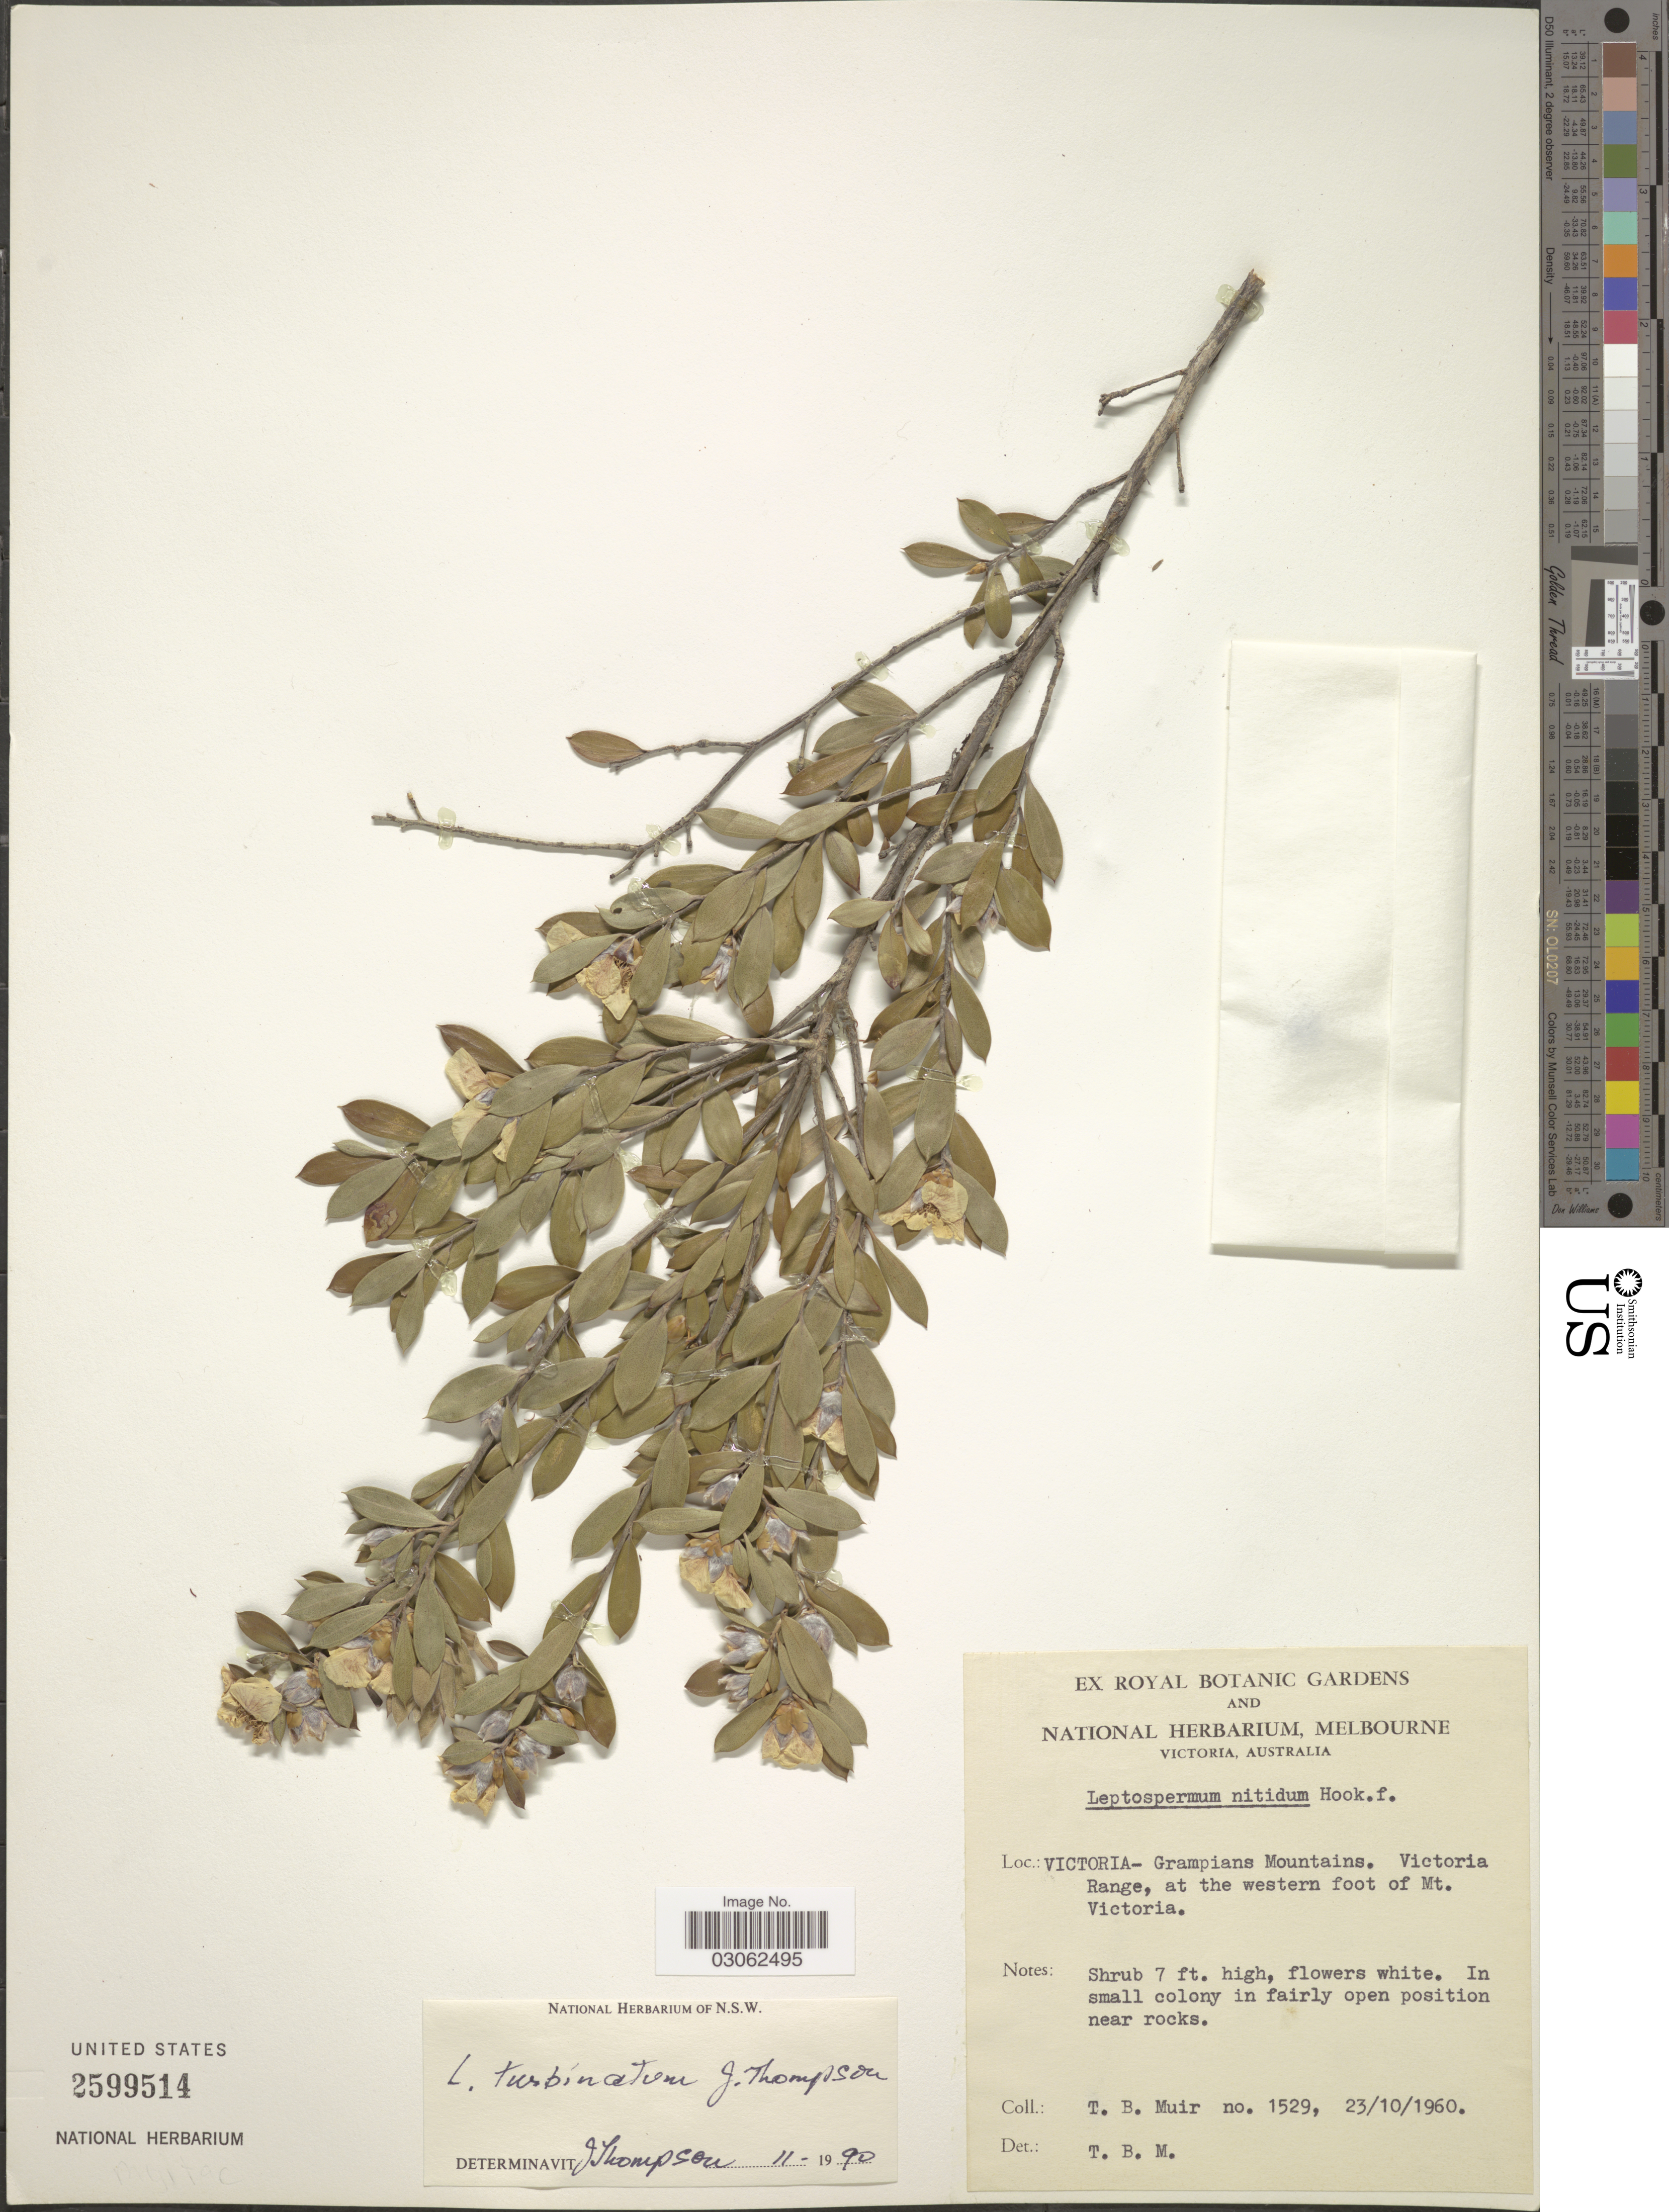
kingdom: Plantae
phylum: Tracheophyta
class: Magnoliopsida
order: Myrtales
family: Myrtaceae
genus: Leptospermum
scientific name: Leptospermum turbinatum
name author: Joy Thomps.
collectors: T. Muir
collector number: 1529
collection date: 1960-10-23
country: Australia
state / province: Victoria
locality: Victoria- Grampians Mountains. Victoria Range, at the western foot of Mt. Victoria.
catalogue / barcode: US 2599514